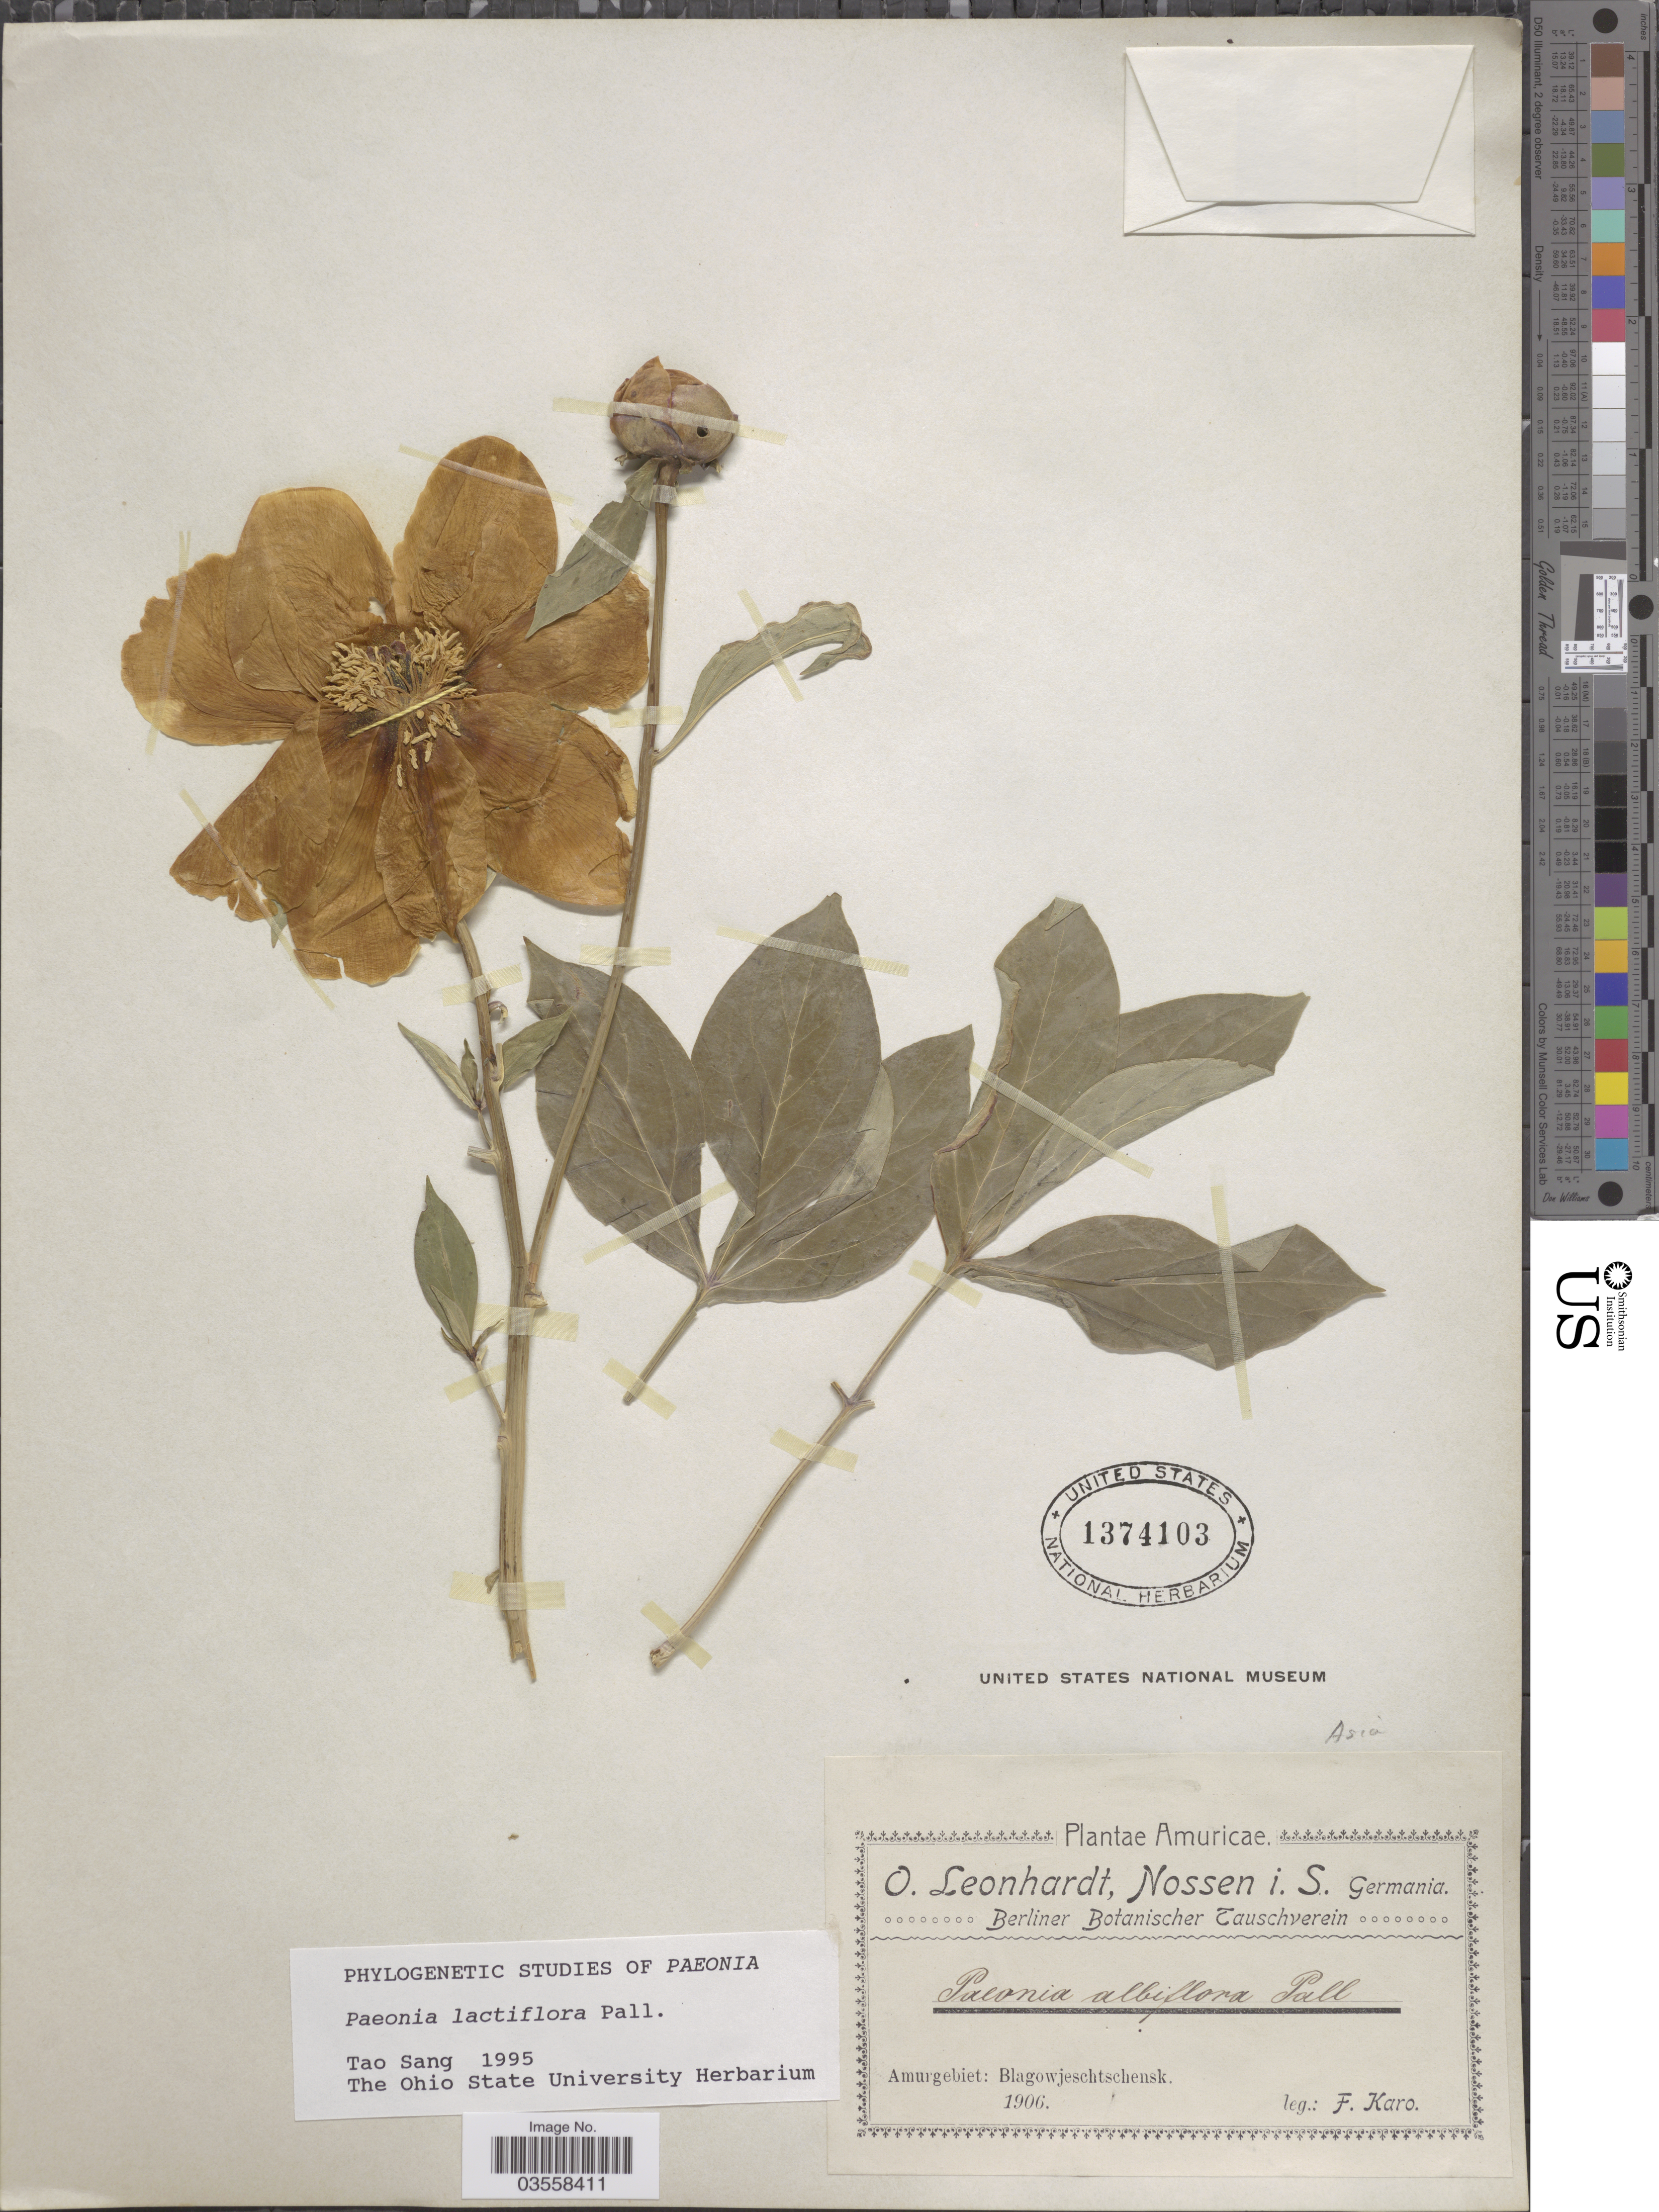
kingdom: Plantae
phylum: Tracheophyta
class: Magnoliopsida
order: Saxifragales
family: Paeoniaceae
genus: Paeonia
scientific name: Paeonia lactiflora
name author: Pall.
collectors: F. Karo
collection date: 1906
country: Russian Federation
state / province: Amur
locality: Amurgebiet: Blagowjeschtschensk.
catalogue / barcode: US 1374103